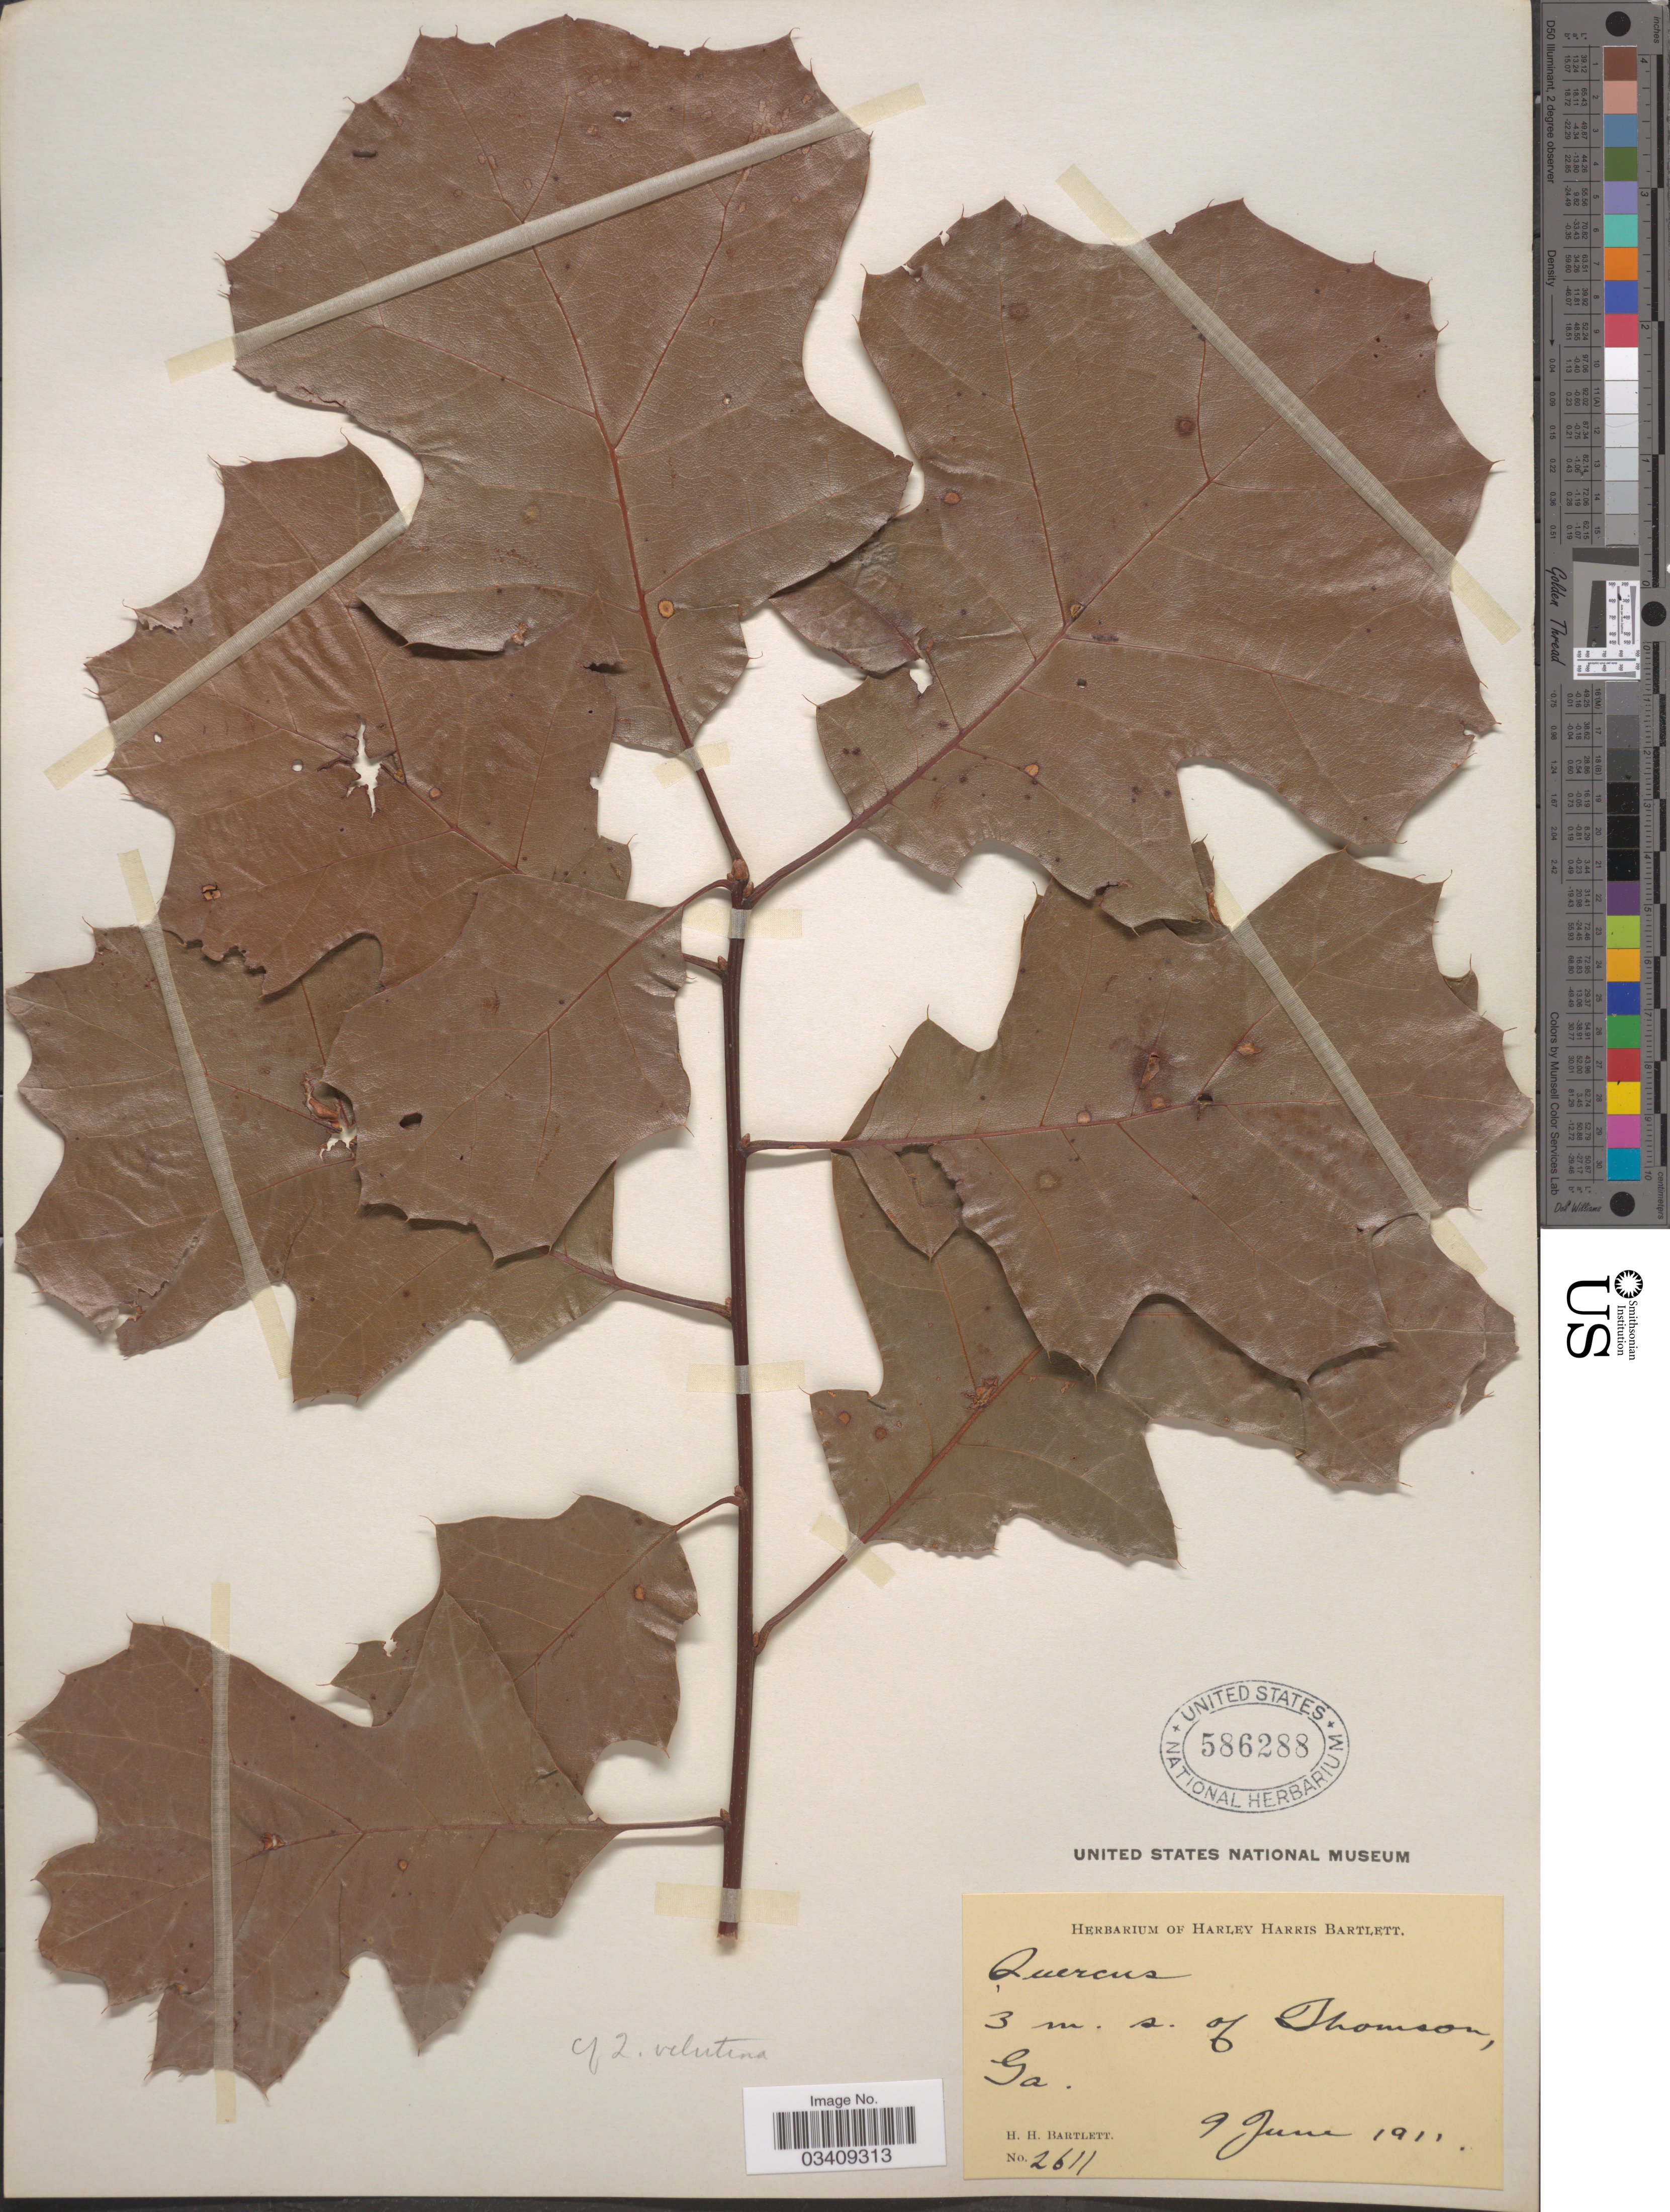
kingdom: Plantae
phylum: Tracheophyta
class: Magnoliopsida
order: Fagales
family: Fagaceae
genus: Quercus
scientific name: Quercus velutina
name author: Lam.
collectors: H. H. Bartlett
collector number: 2611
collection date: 1911-06-09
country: United States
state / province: Georgia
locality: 3 m. s. of Thomson.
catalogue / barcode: US 586288